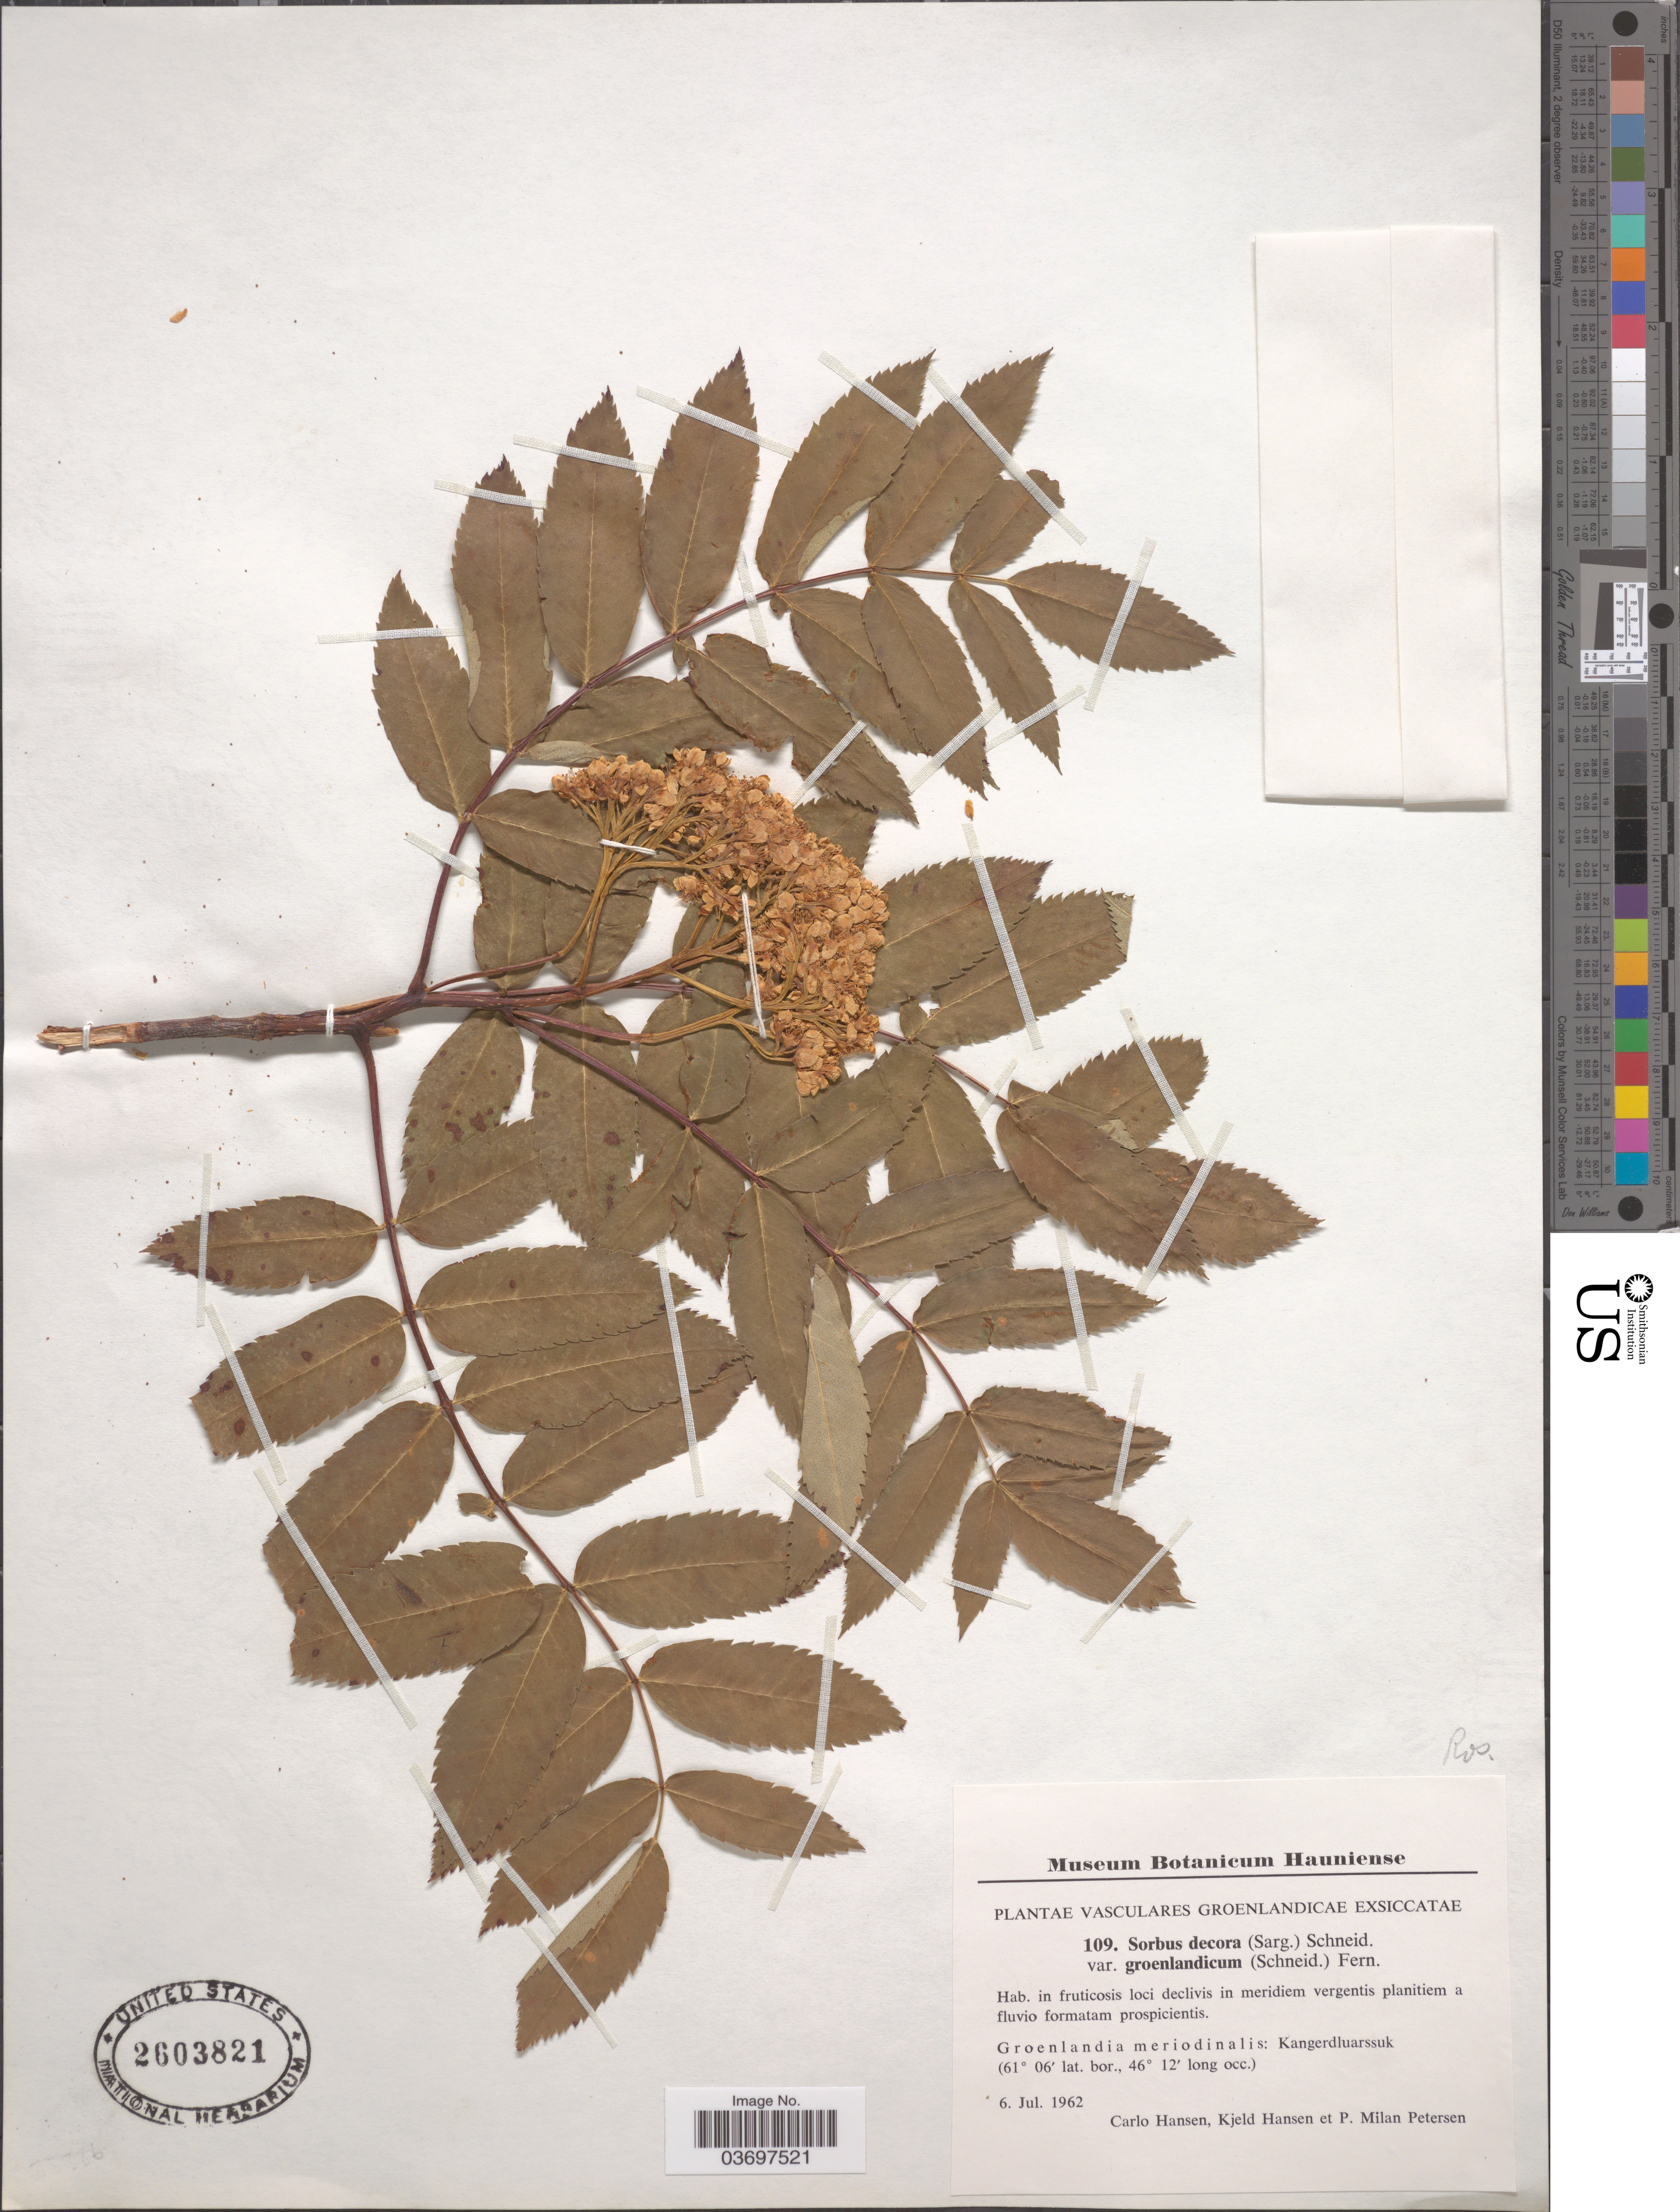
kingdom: Plantae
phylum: Tracheophyta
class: Magnoliopsida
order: Rosales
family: Rosaceae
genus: Sorbus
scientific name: Sorbus decora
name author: (Sarg.) C.K. Schneid.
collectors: C. Hansen, K. Hansen & P. Petersen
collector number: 109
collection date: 1962-07-06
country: Greenland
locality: Groenlandia meriodinalis: Kangerdluarssuk.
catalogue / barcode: US 2603821